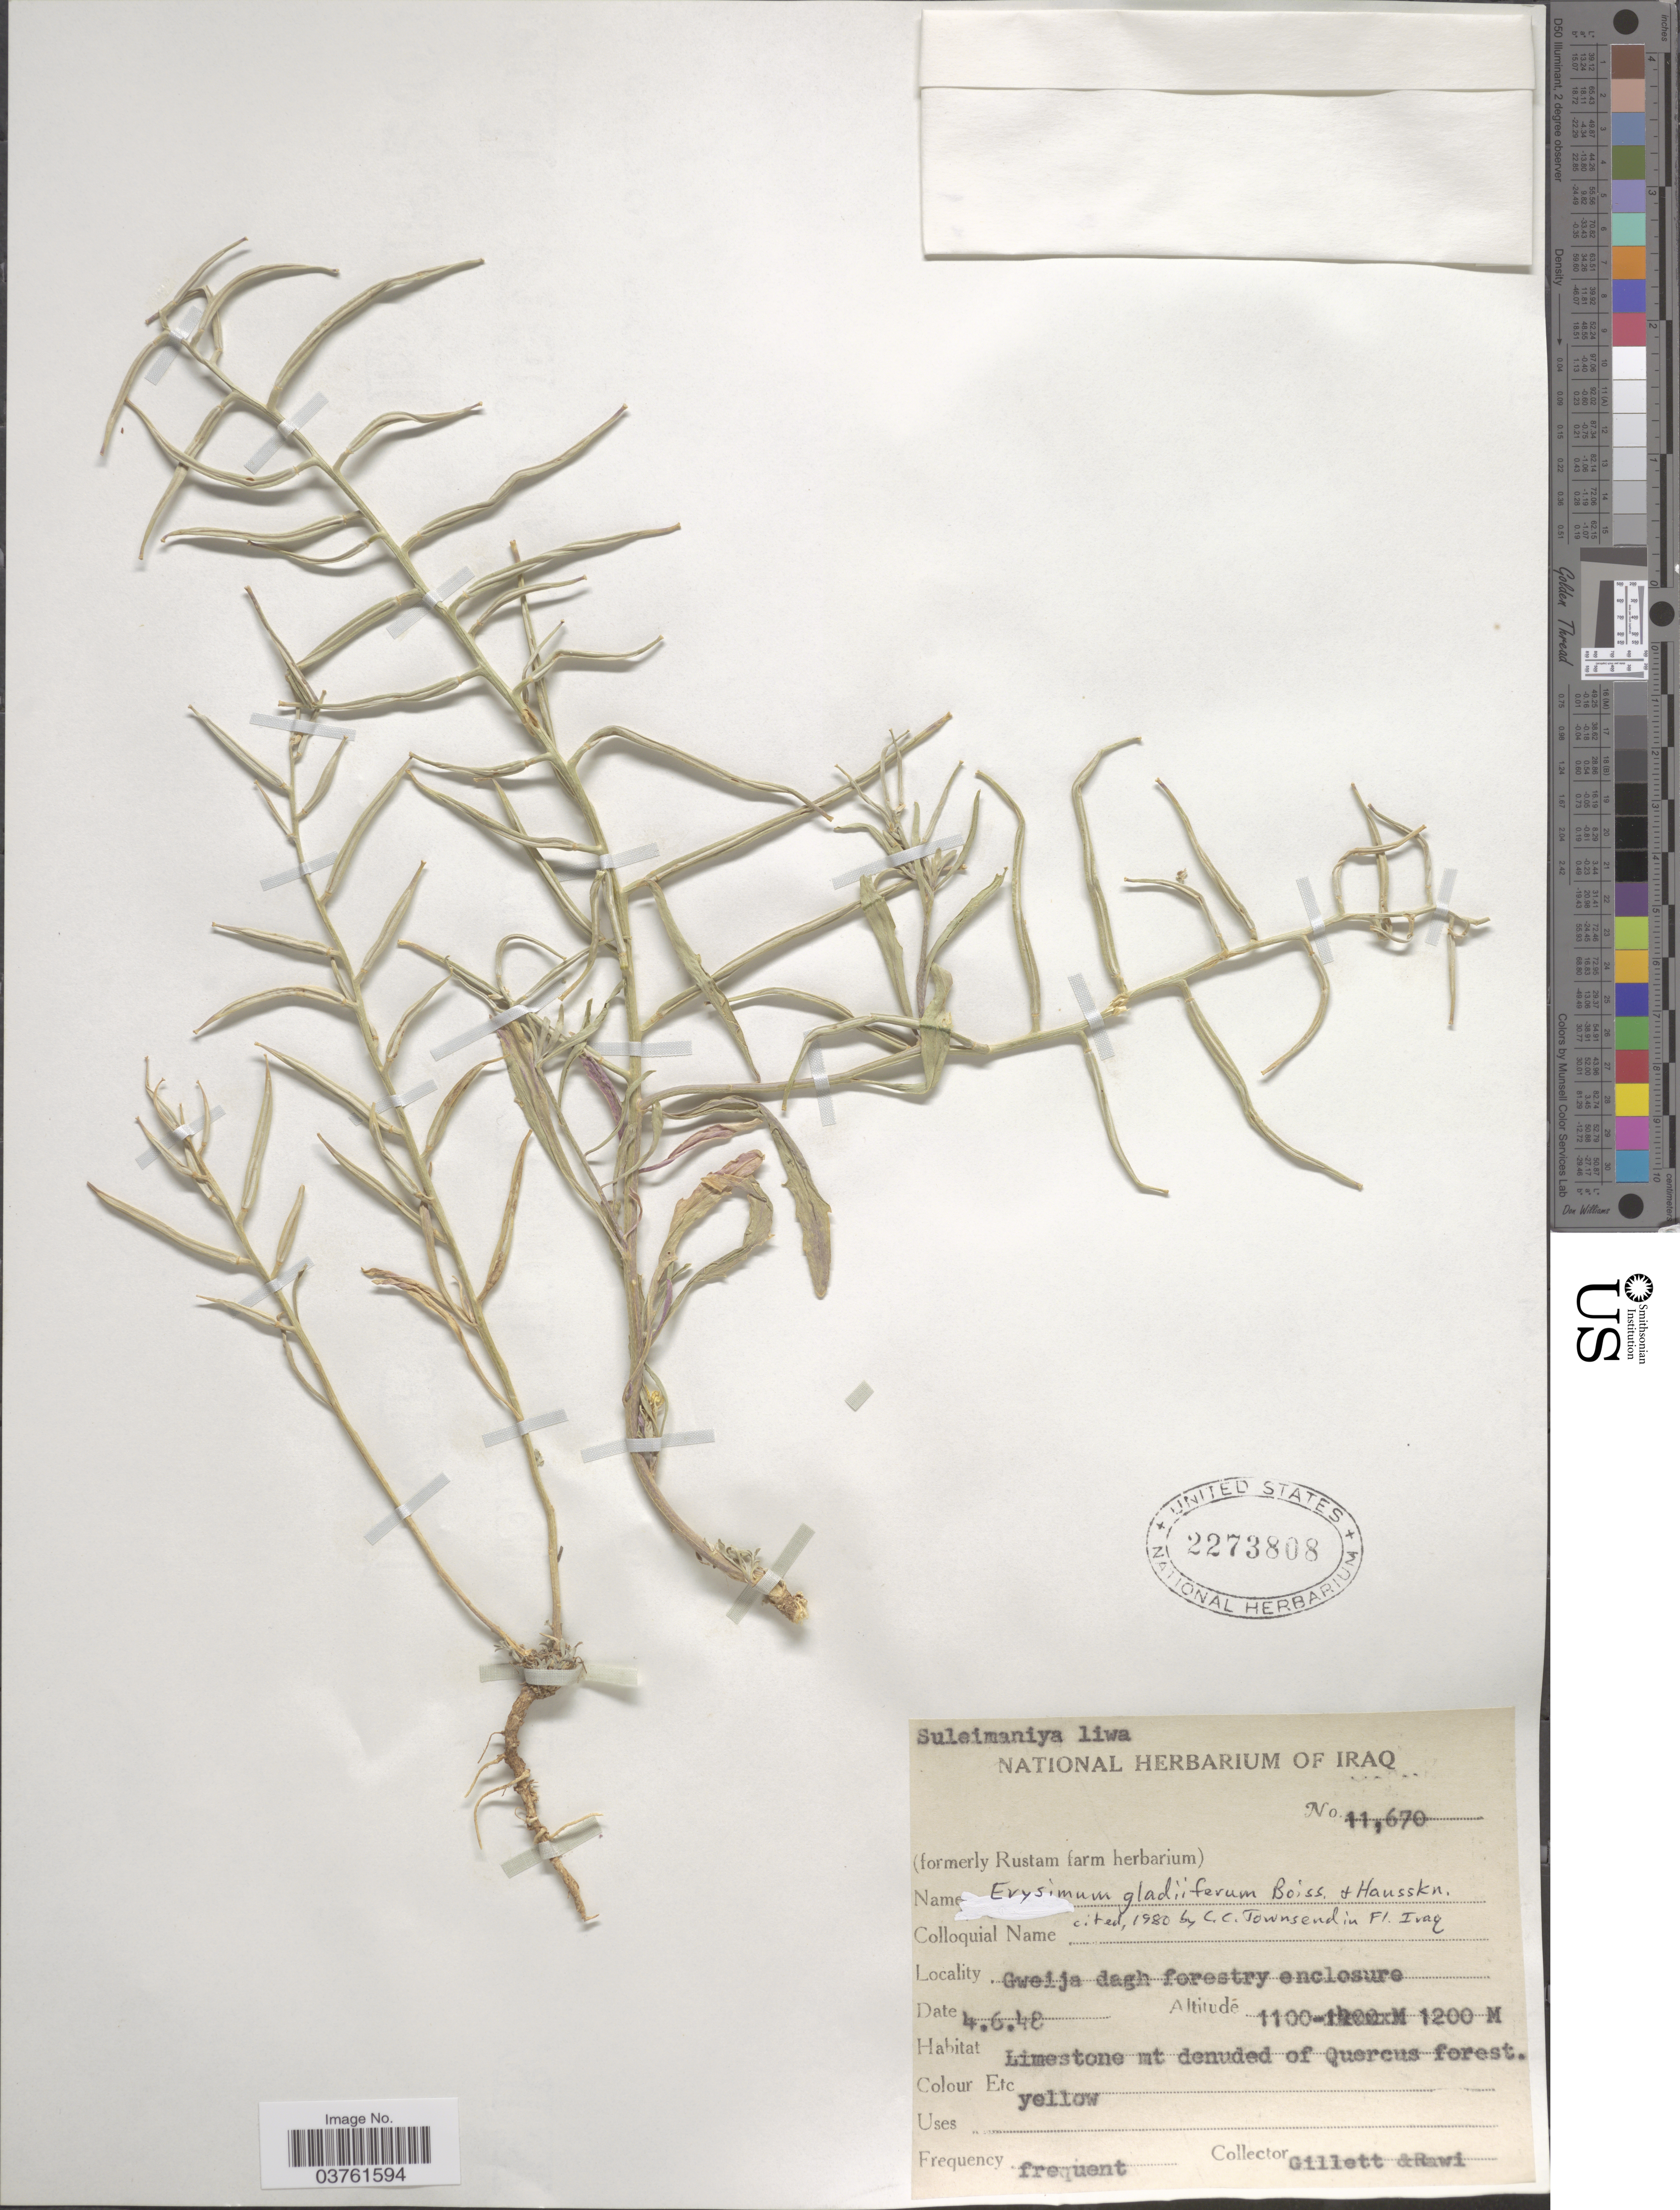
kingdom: Plantae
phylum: Tracheophyta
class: Magnoliopsida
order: Brassicales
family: Brassicaceae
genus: Erysimum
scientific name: Erysimum gladiiferum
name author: Boiss. & Hausskn.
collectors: Gillett, -- & -. Rawi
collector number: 11670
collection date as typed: Transcribed d/m/y: 4/6/48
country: Iraq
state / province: As Sulaymānīyah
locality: Suleimaniya liwa. Gweija dagh forestry enclosure.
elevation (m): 1100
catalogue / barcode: US 2273808